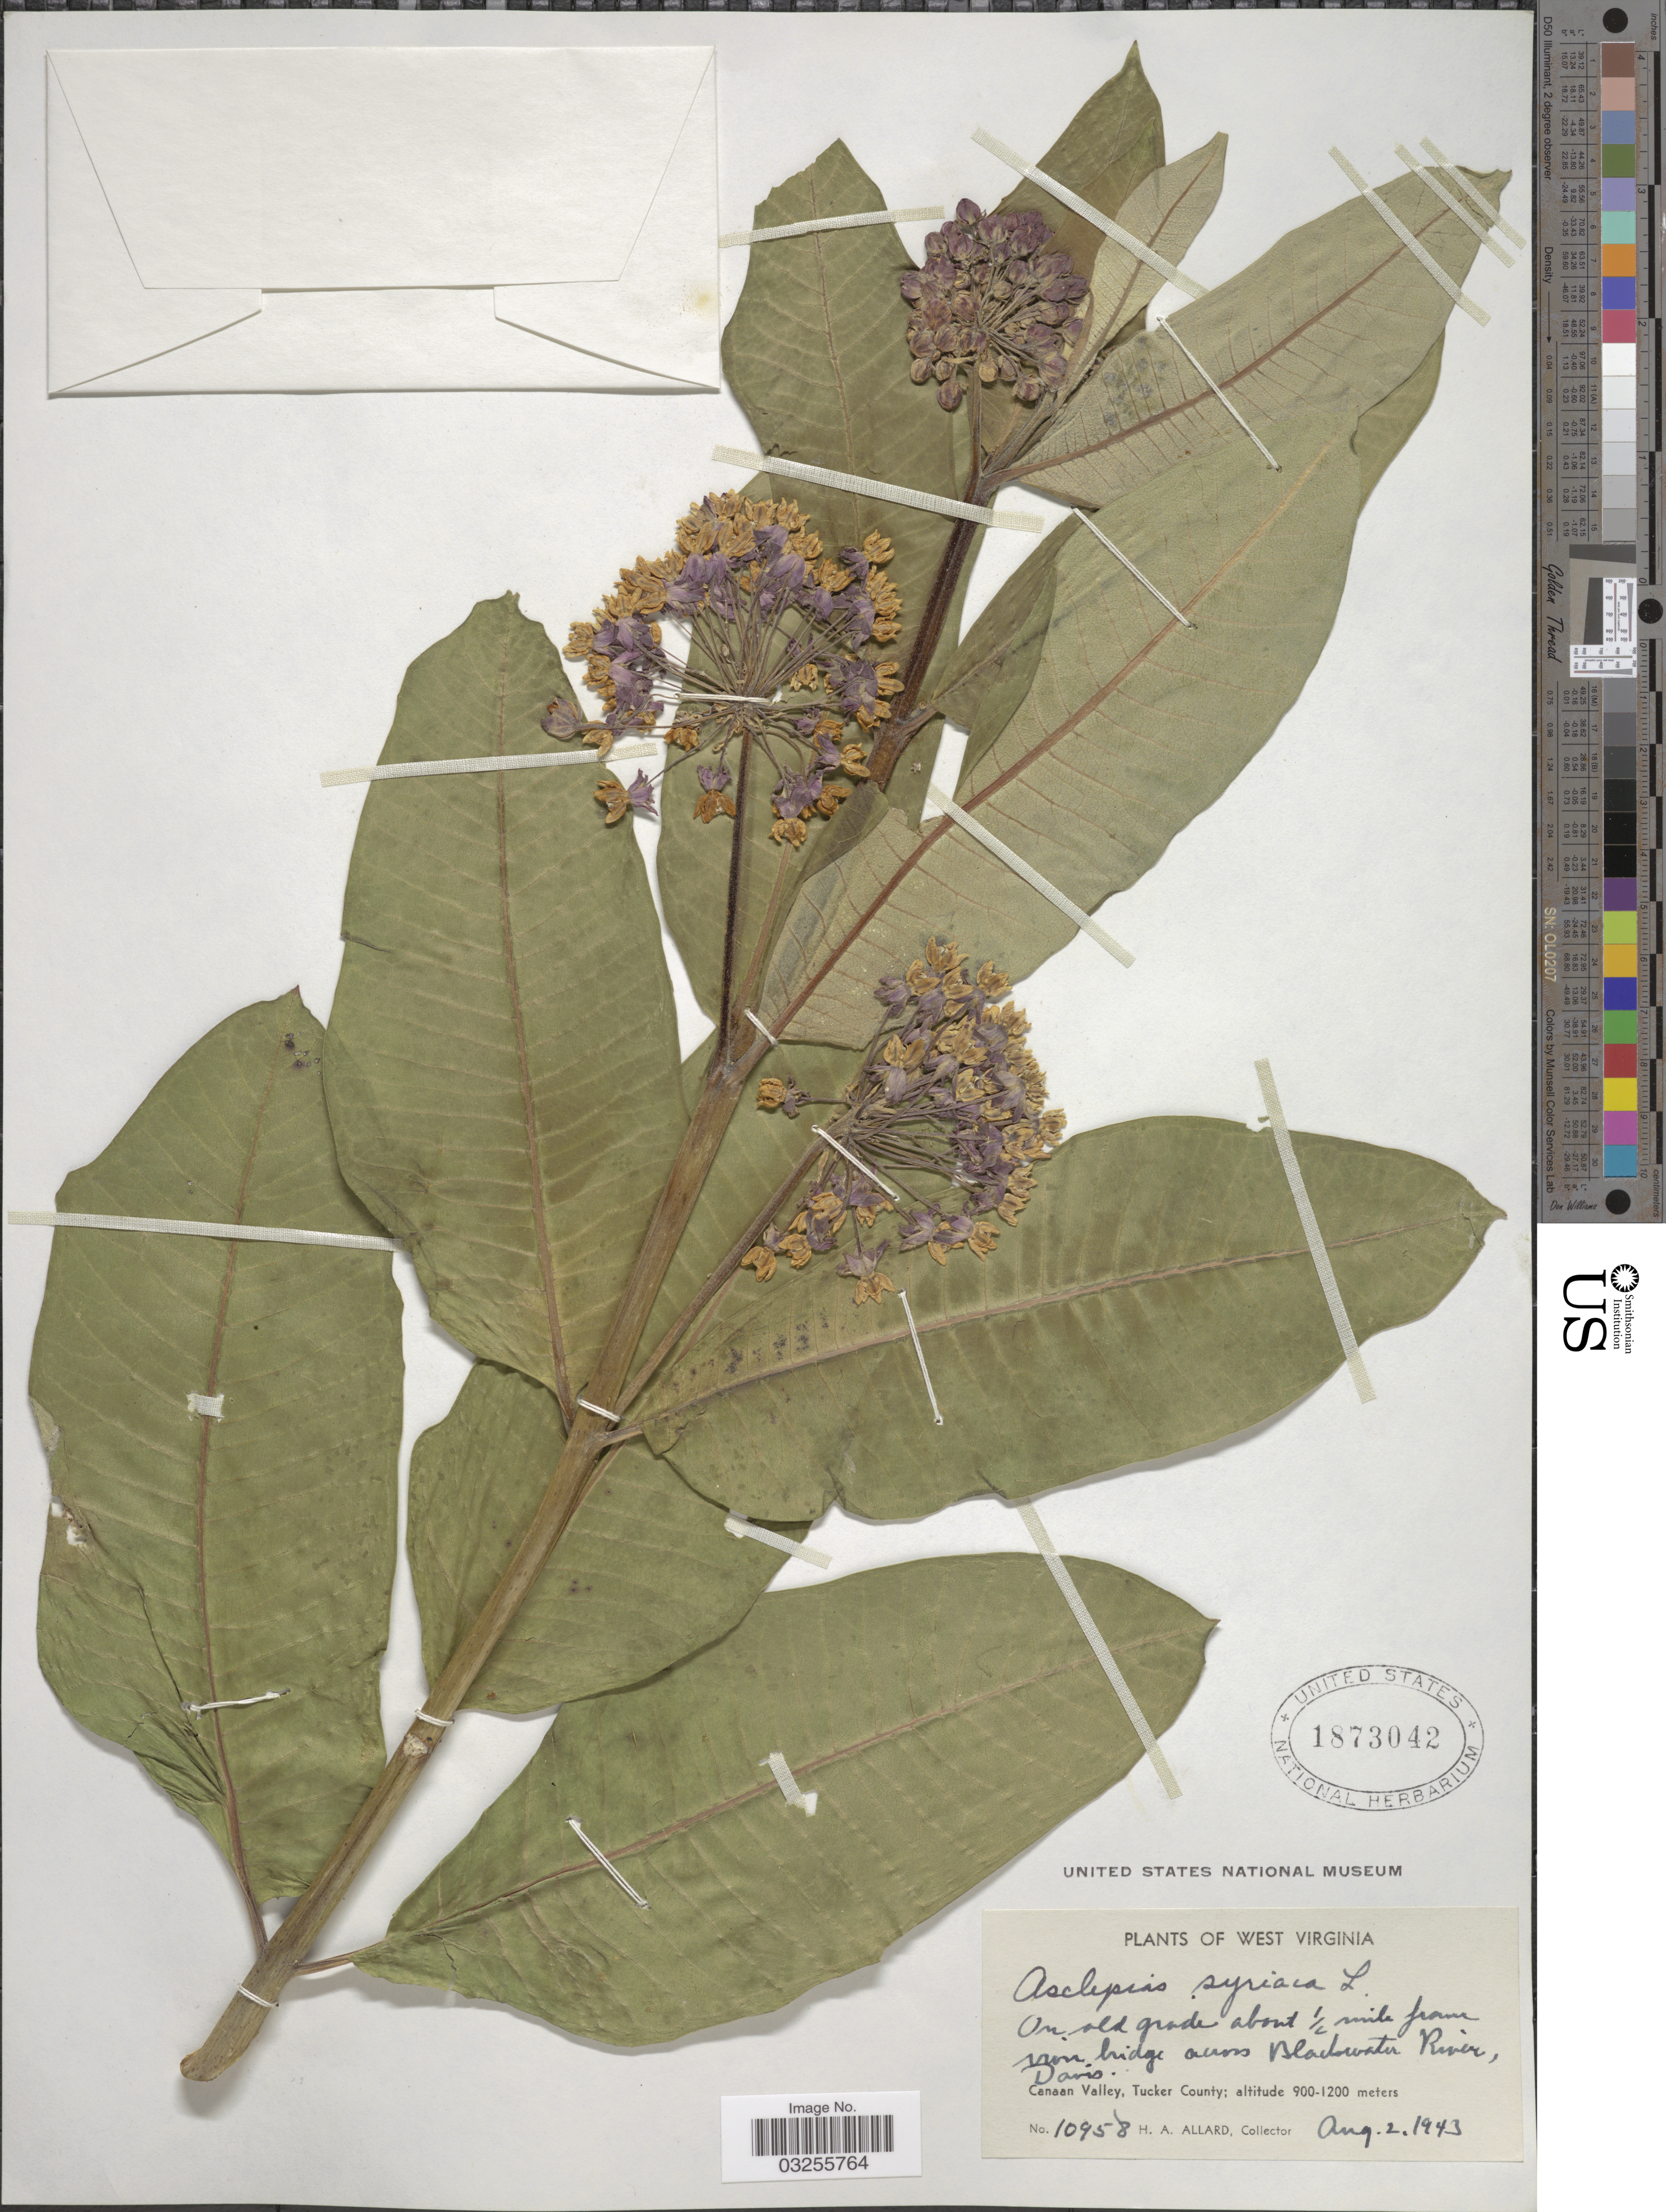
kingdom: Plantae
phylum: Tracheophyta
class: Magnoliopsida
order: Gentianales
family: Apocynaceae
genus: Asclepias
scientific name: Asclepias syriaca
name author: L.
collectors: H. A. Allard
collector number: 10958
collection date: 1943-08-02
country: United States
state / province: West Virginia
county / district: Tucker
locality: On old grade about ½ mile from iron bridge across Blackwater River, Davis. Canaan Valley, Tucker County.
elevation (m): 900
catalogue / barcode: US 1873042